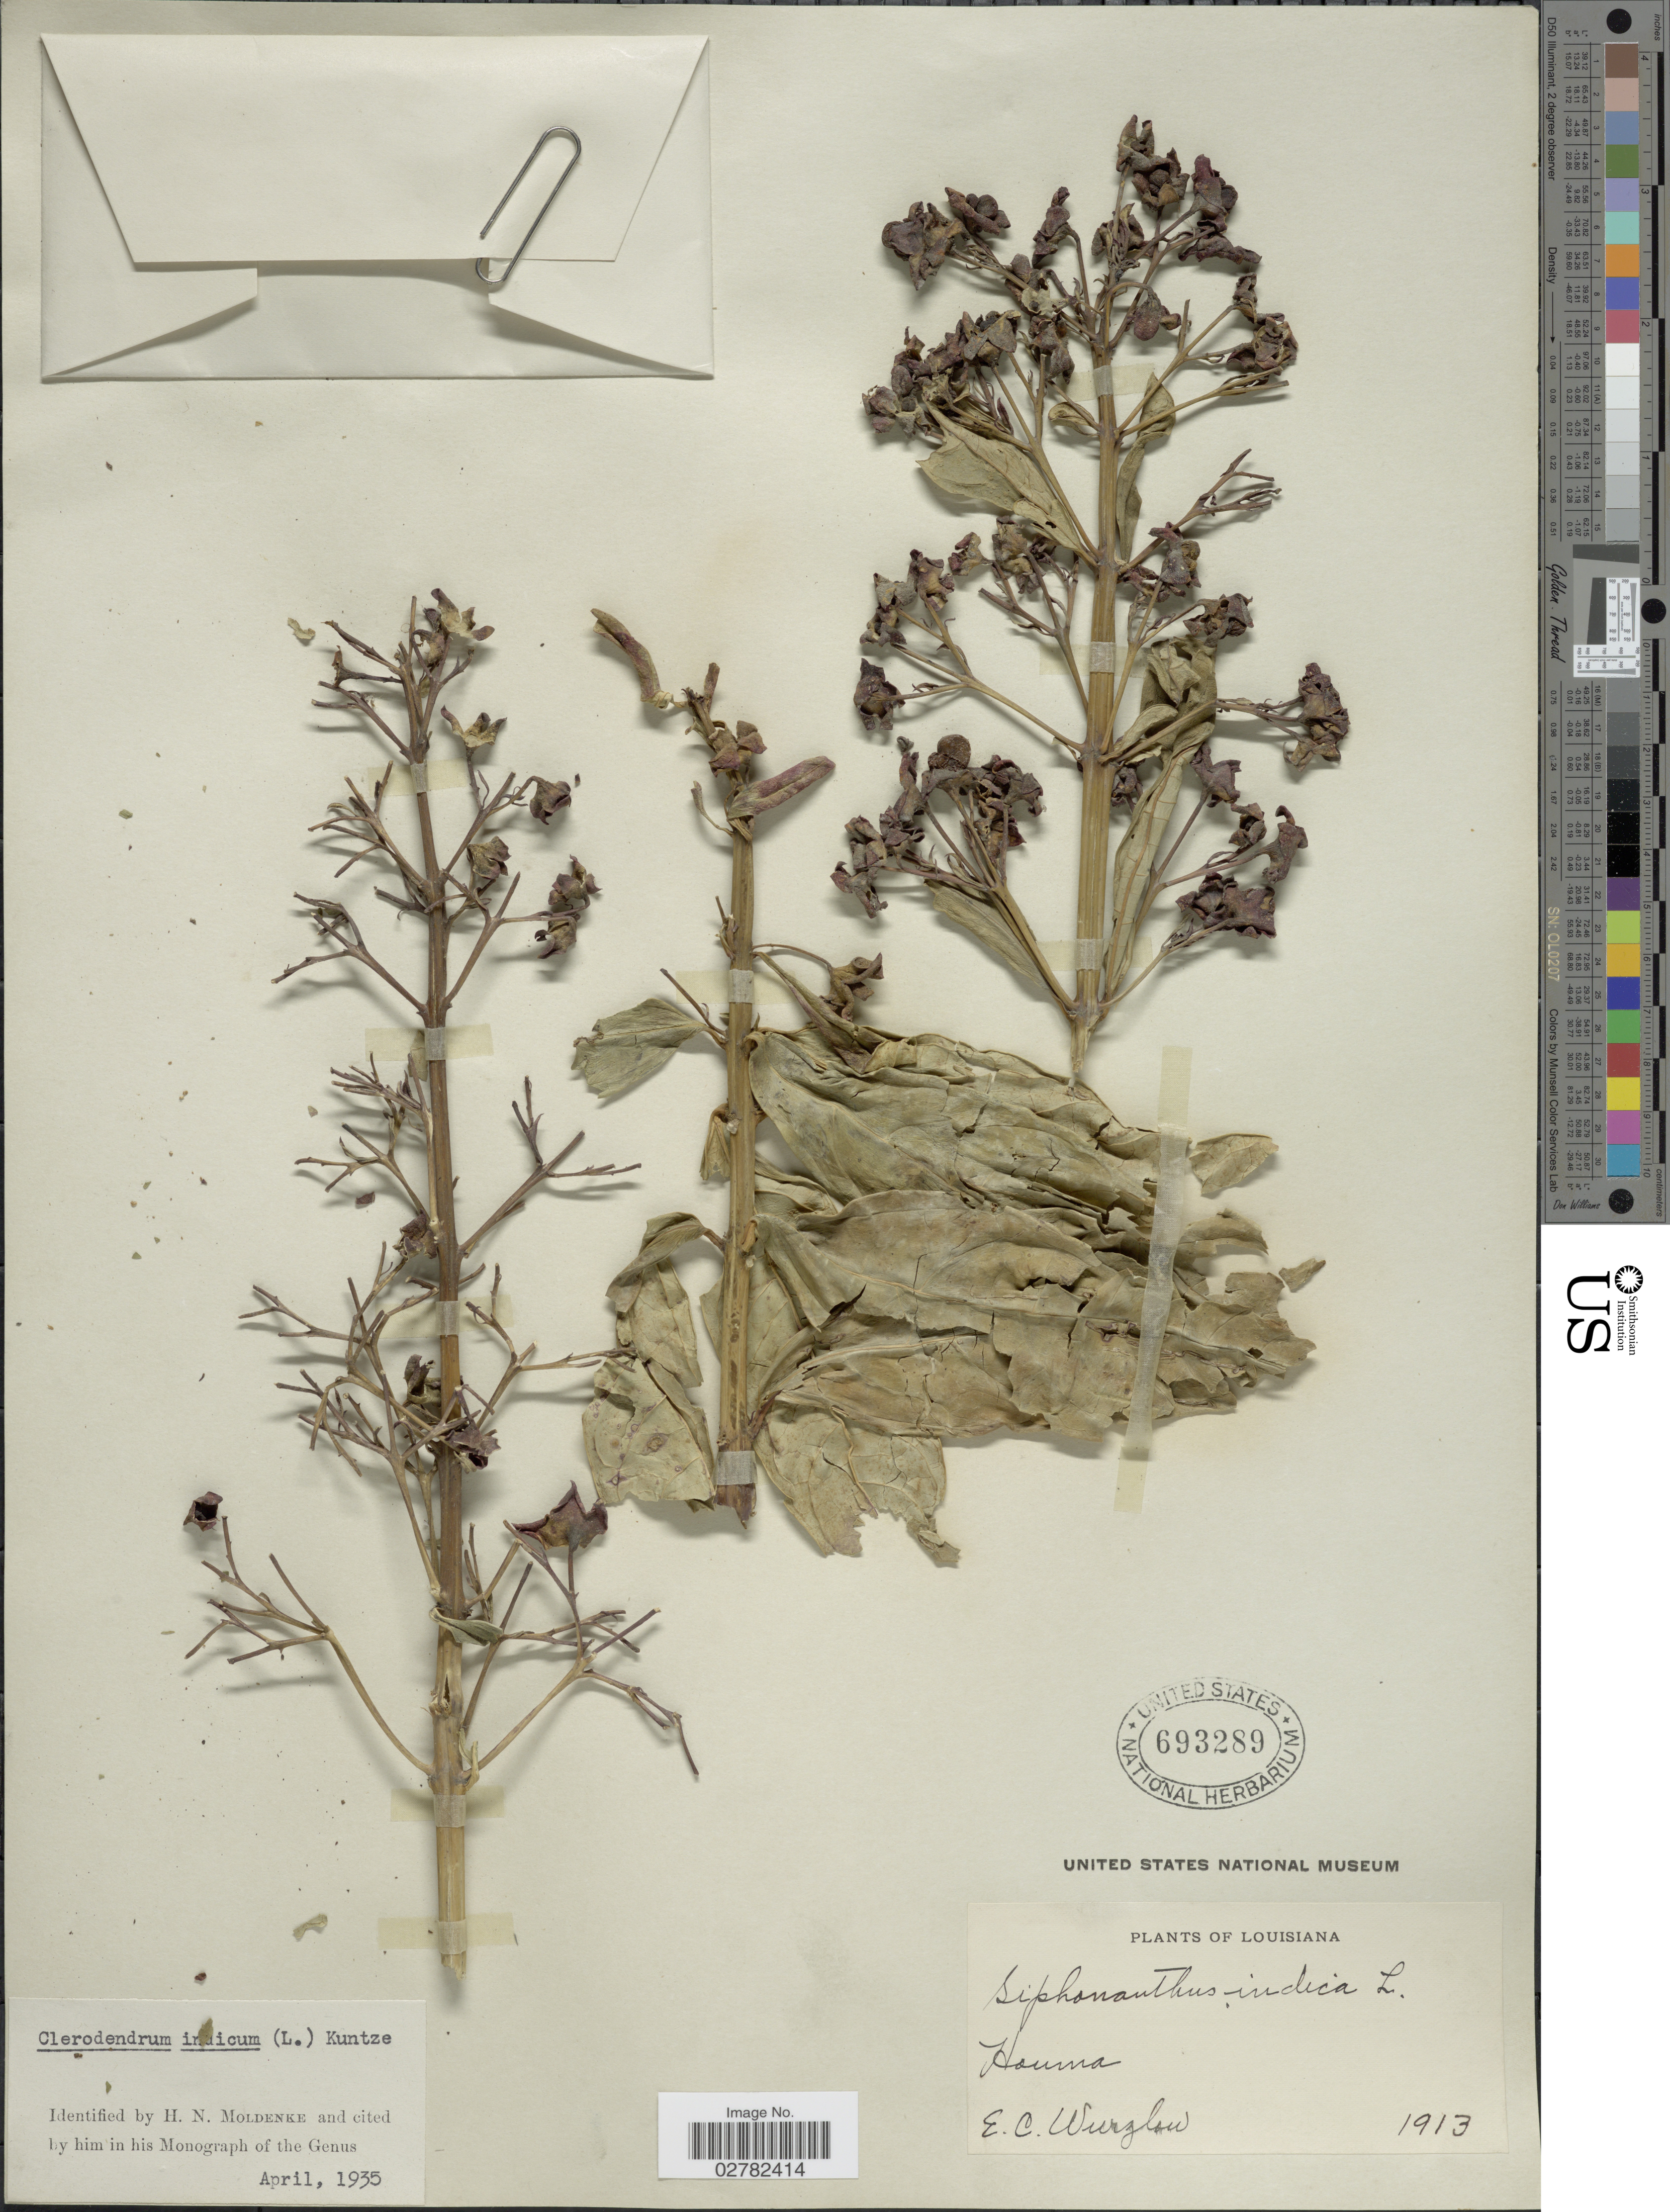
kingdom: Plantae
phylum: Tracheophyta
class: Magnoliopsida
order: Lamiales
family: Lamiaceae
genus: Clerodendrum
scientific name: Clerodendrum indicum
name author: (L.) Kuntze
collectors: E. Wurzlow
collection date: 1913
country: United States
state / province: Louisiana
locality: Houma.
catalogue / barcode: US 693289